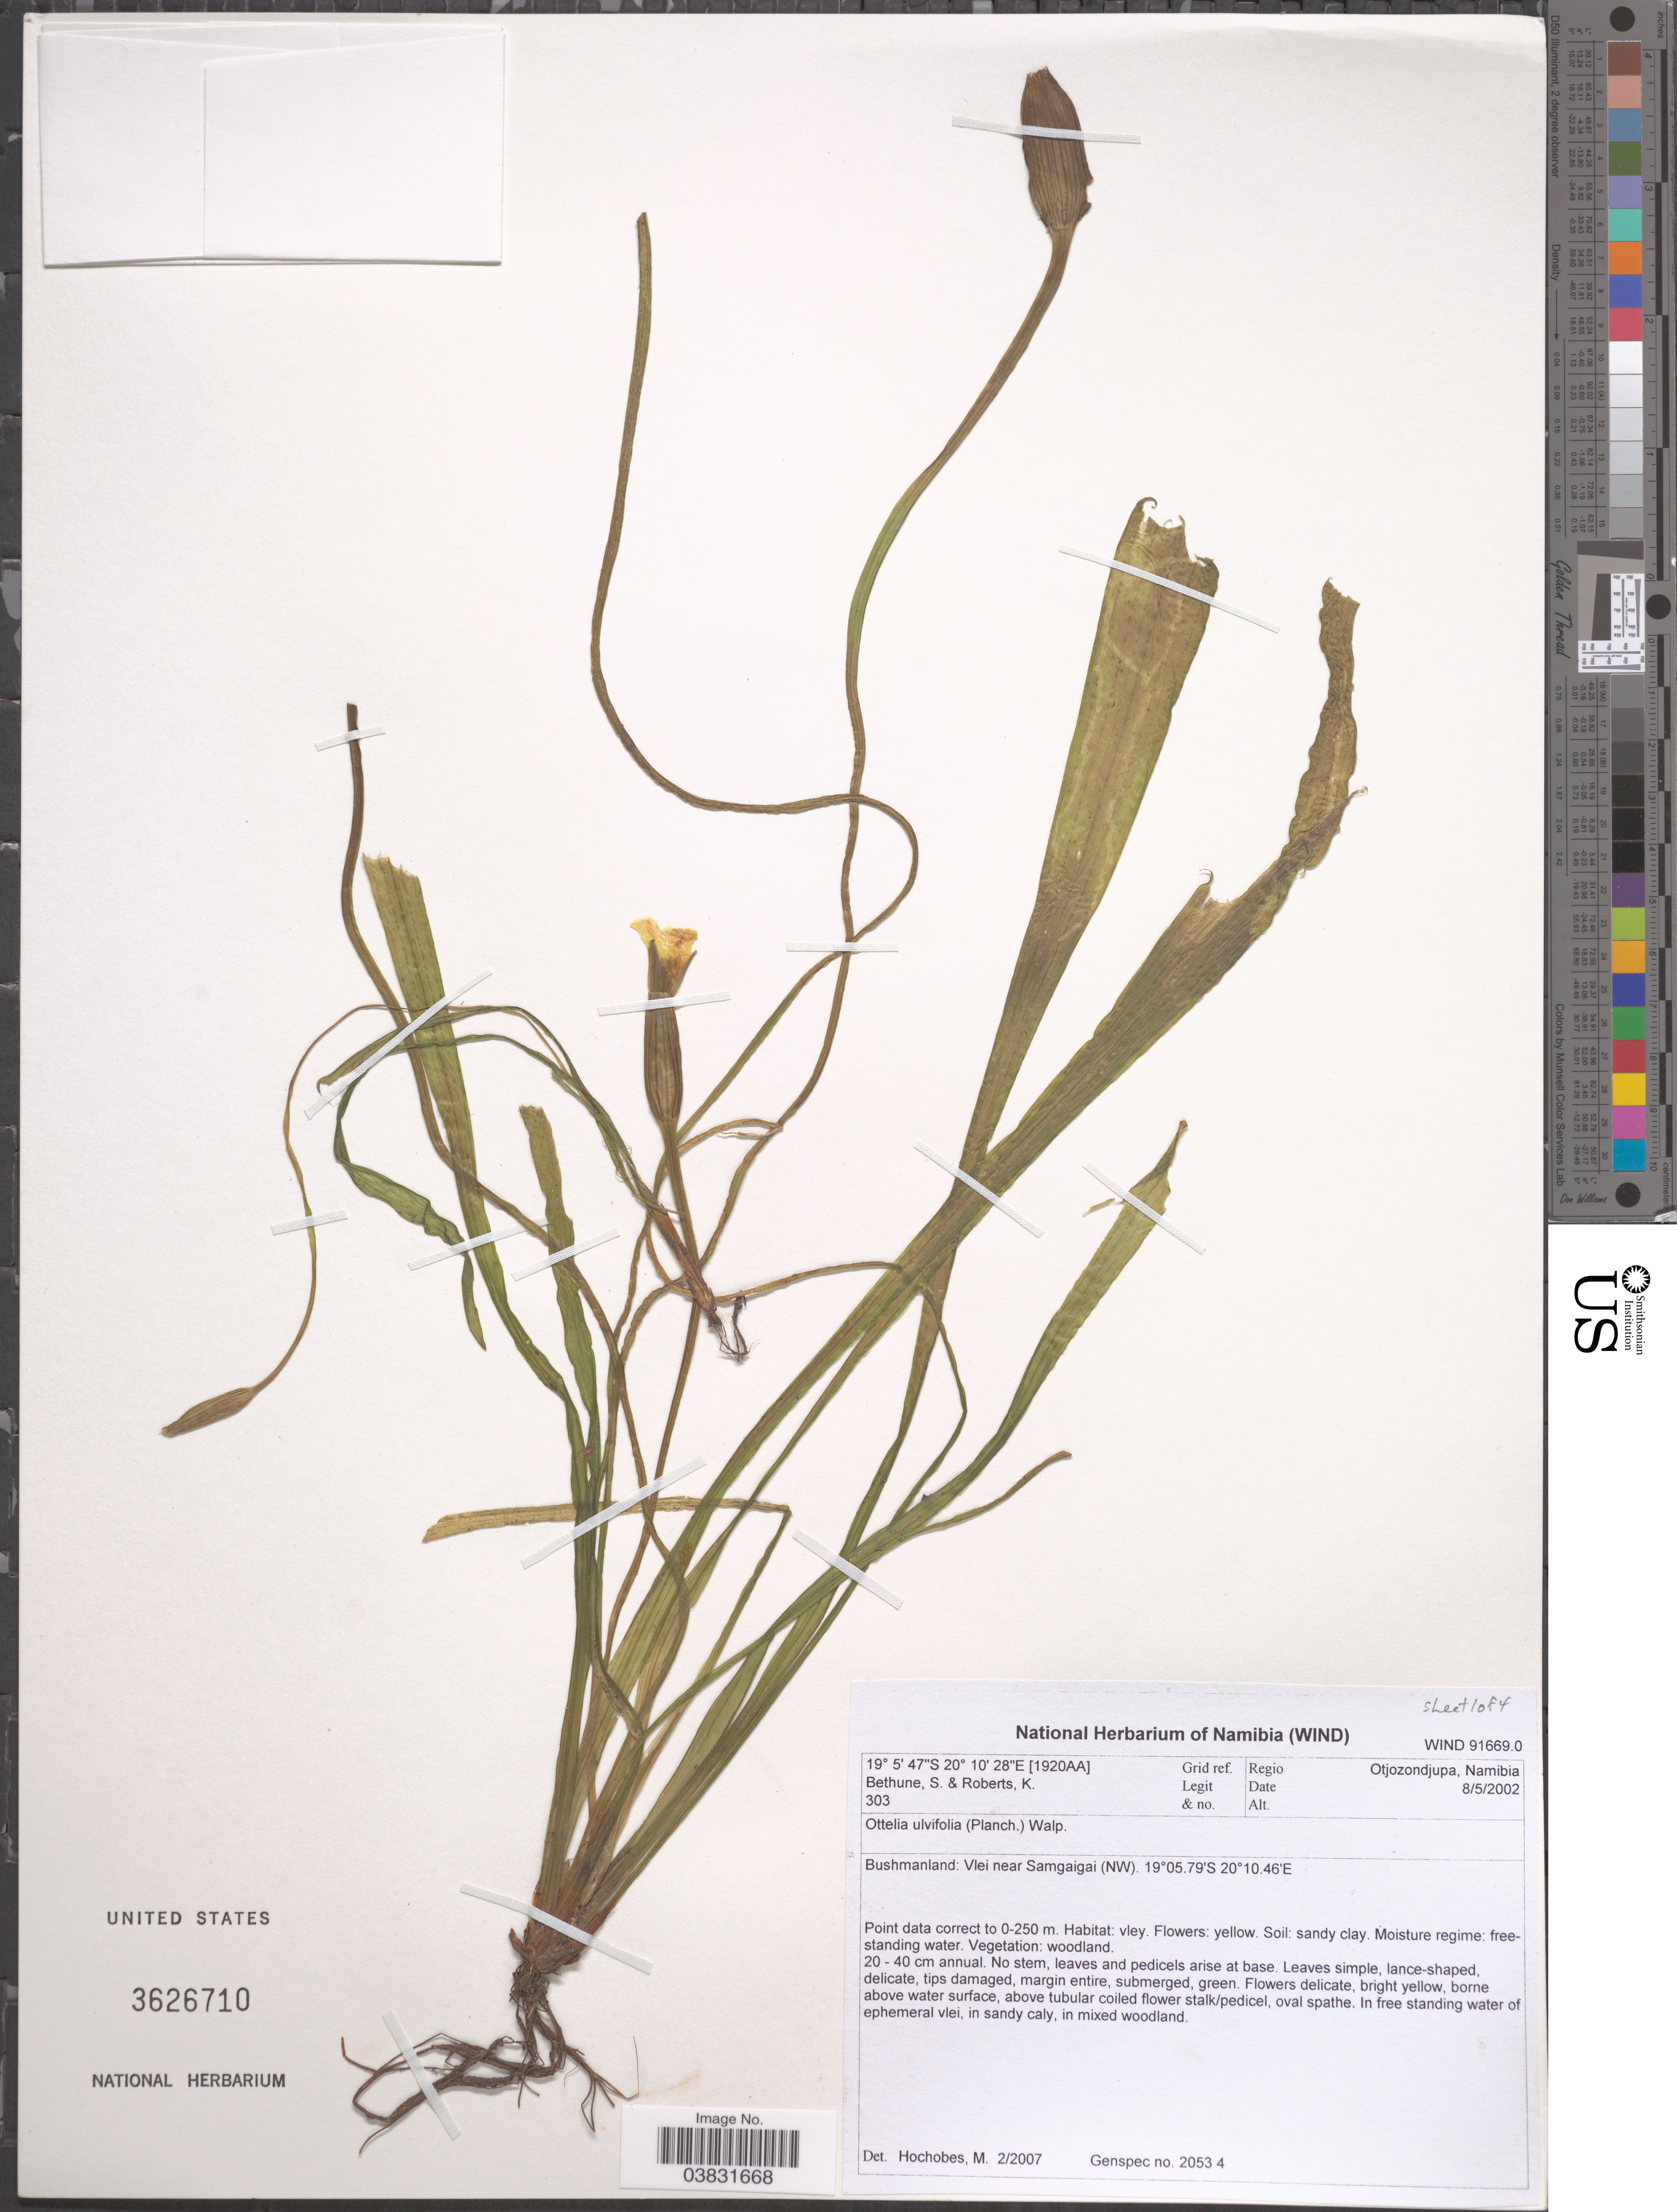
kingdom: Plantae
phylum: Tracheophyta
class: Liliopsida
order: Alismatales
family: Hydrocharitaceae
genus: Ottelia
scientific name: Ottelia ulvifolia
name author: Walp.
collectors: S. Bethune & K. Roberts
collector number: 303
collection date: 2002-05-08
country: Namibia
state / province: Otjozondjupa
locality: [1920AA] Grid ref. Regio Otjozondjupa, Namibia. Bushmanland: Vlei near Samgaigai (NW).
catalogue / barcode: US 3626710